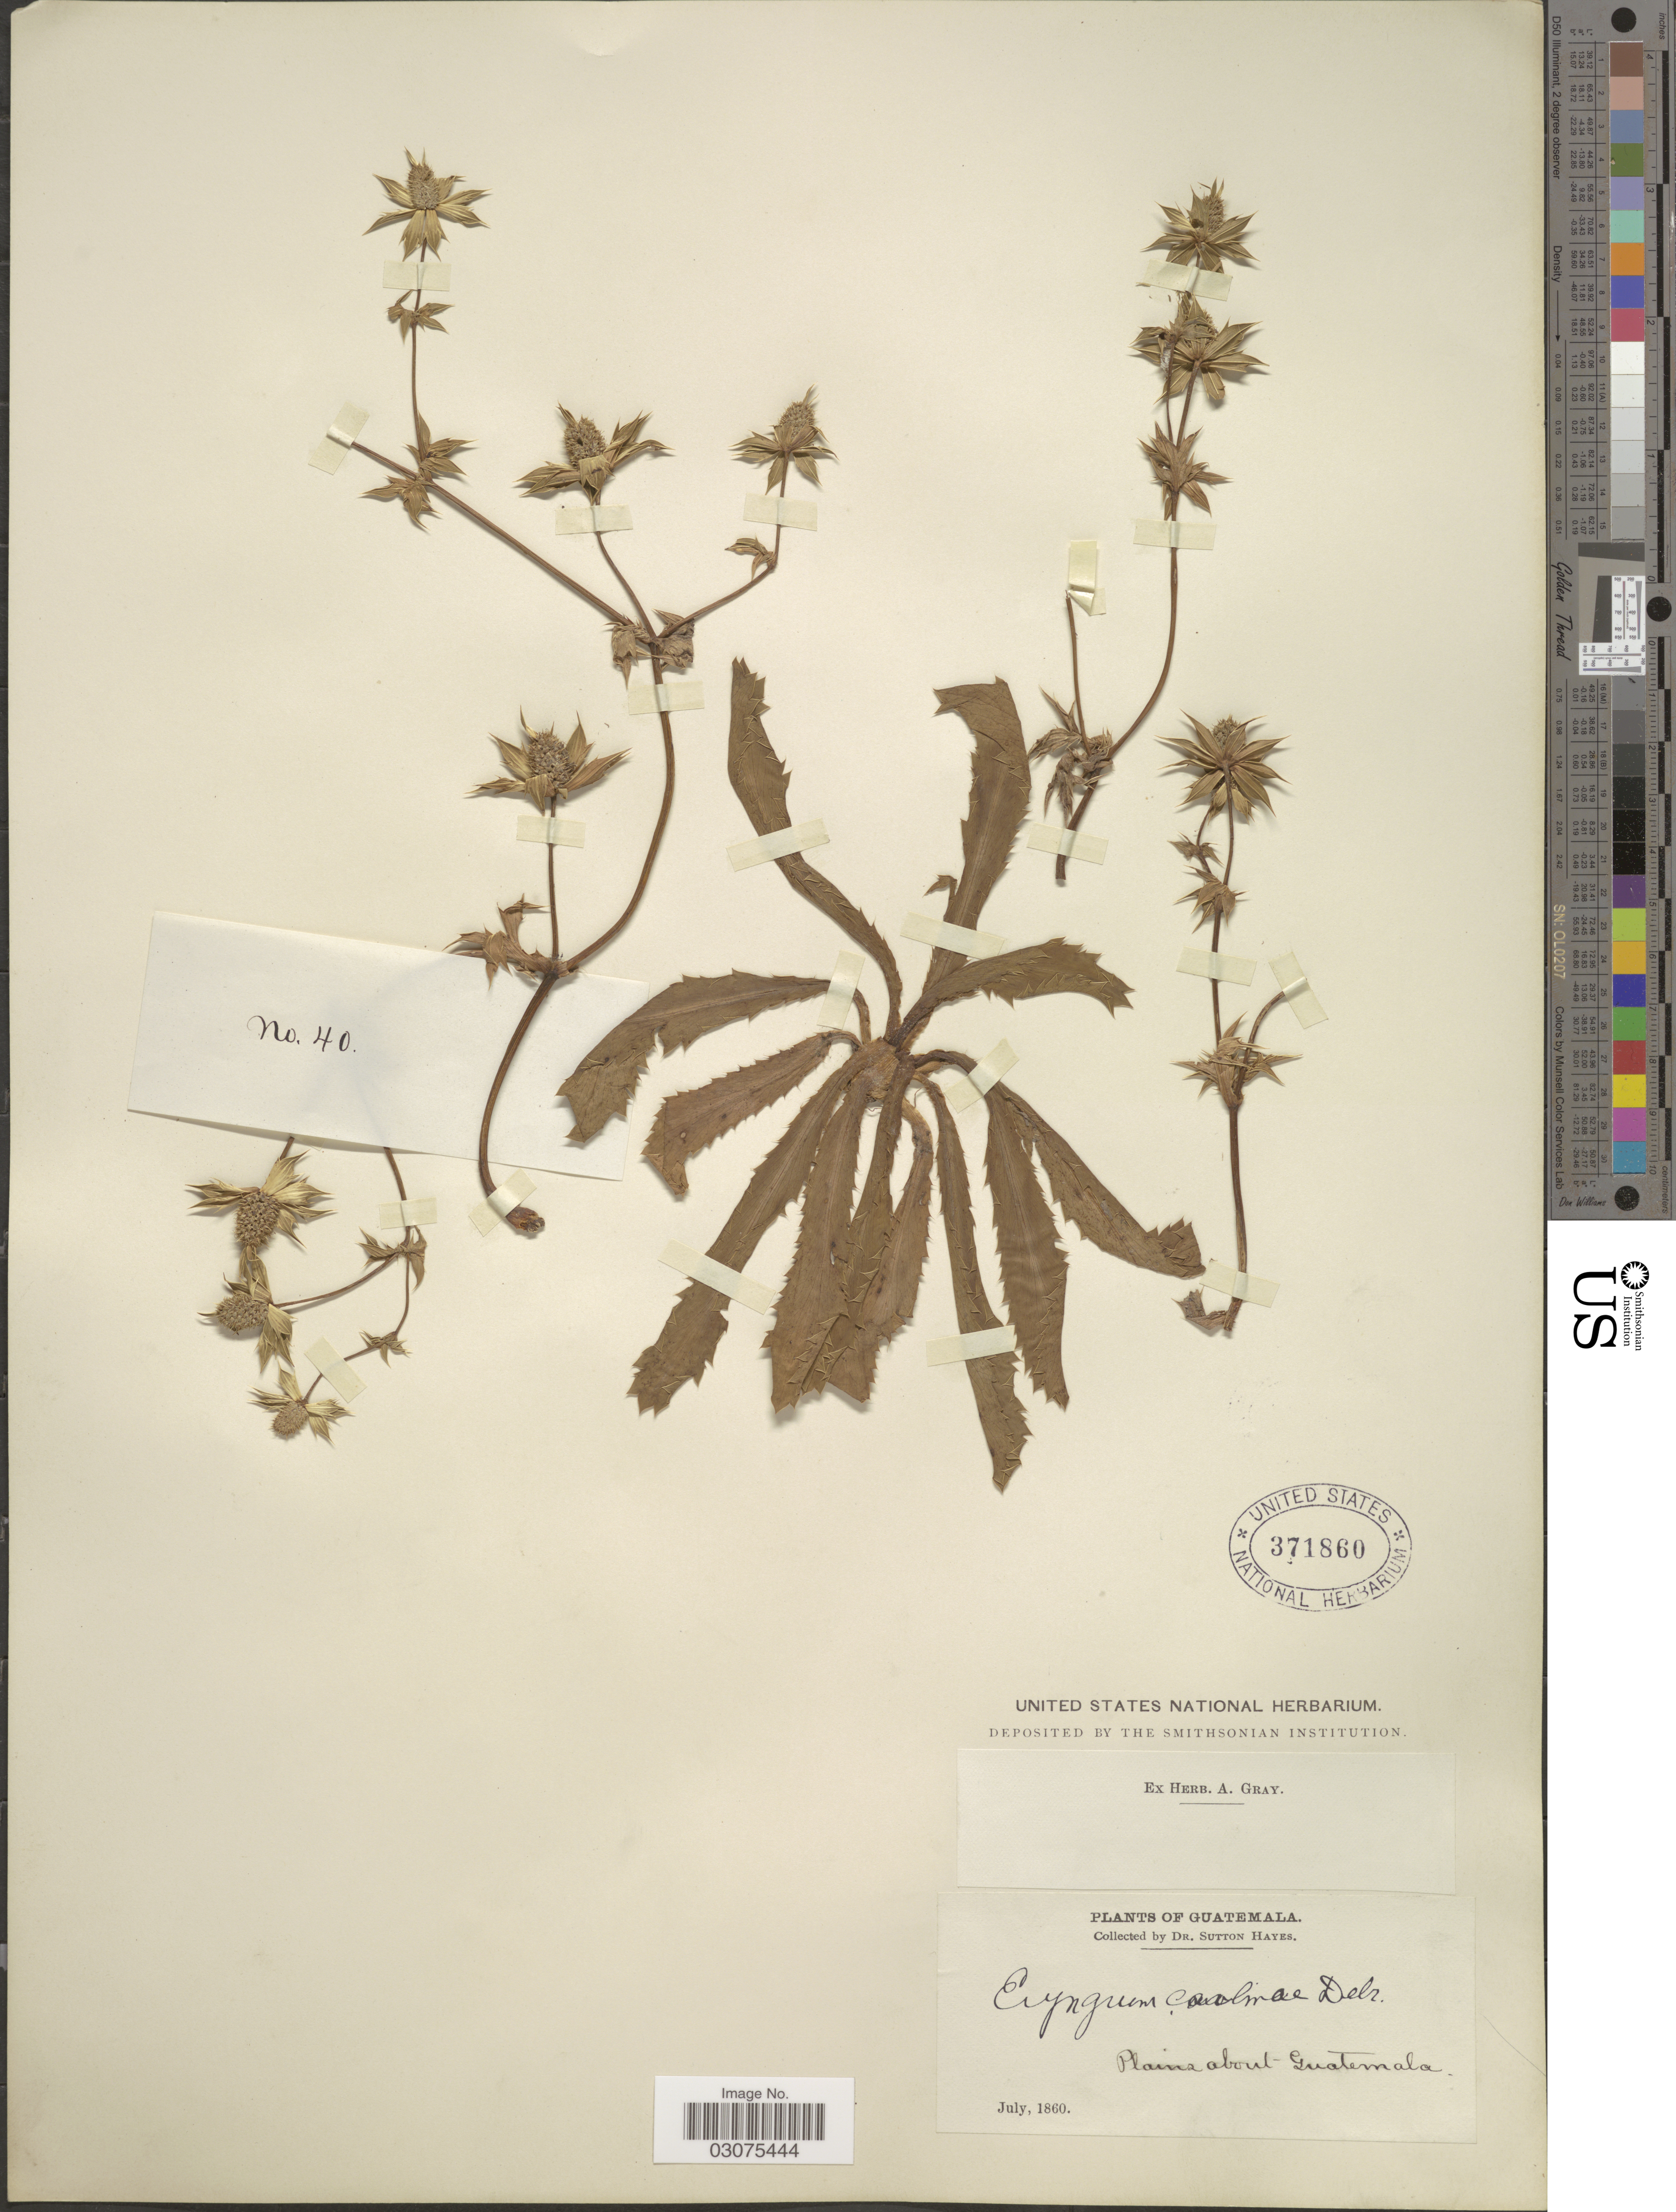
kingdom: Plantae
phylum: Tracheophyta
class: Magnoliopsida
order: Apiales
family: Apiaceae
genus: Eryngium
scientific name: Eryngium carlinae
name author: F. Delaroche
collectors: S. Hayes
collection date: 1860-07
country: Guatemala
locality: Plains about Guatemala.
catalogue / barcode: US 371860